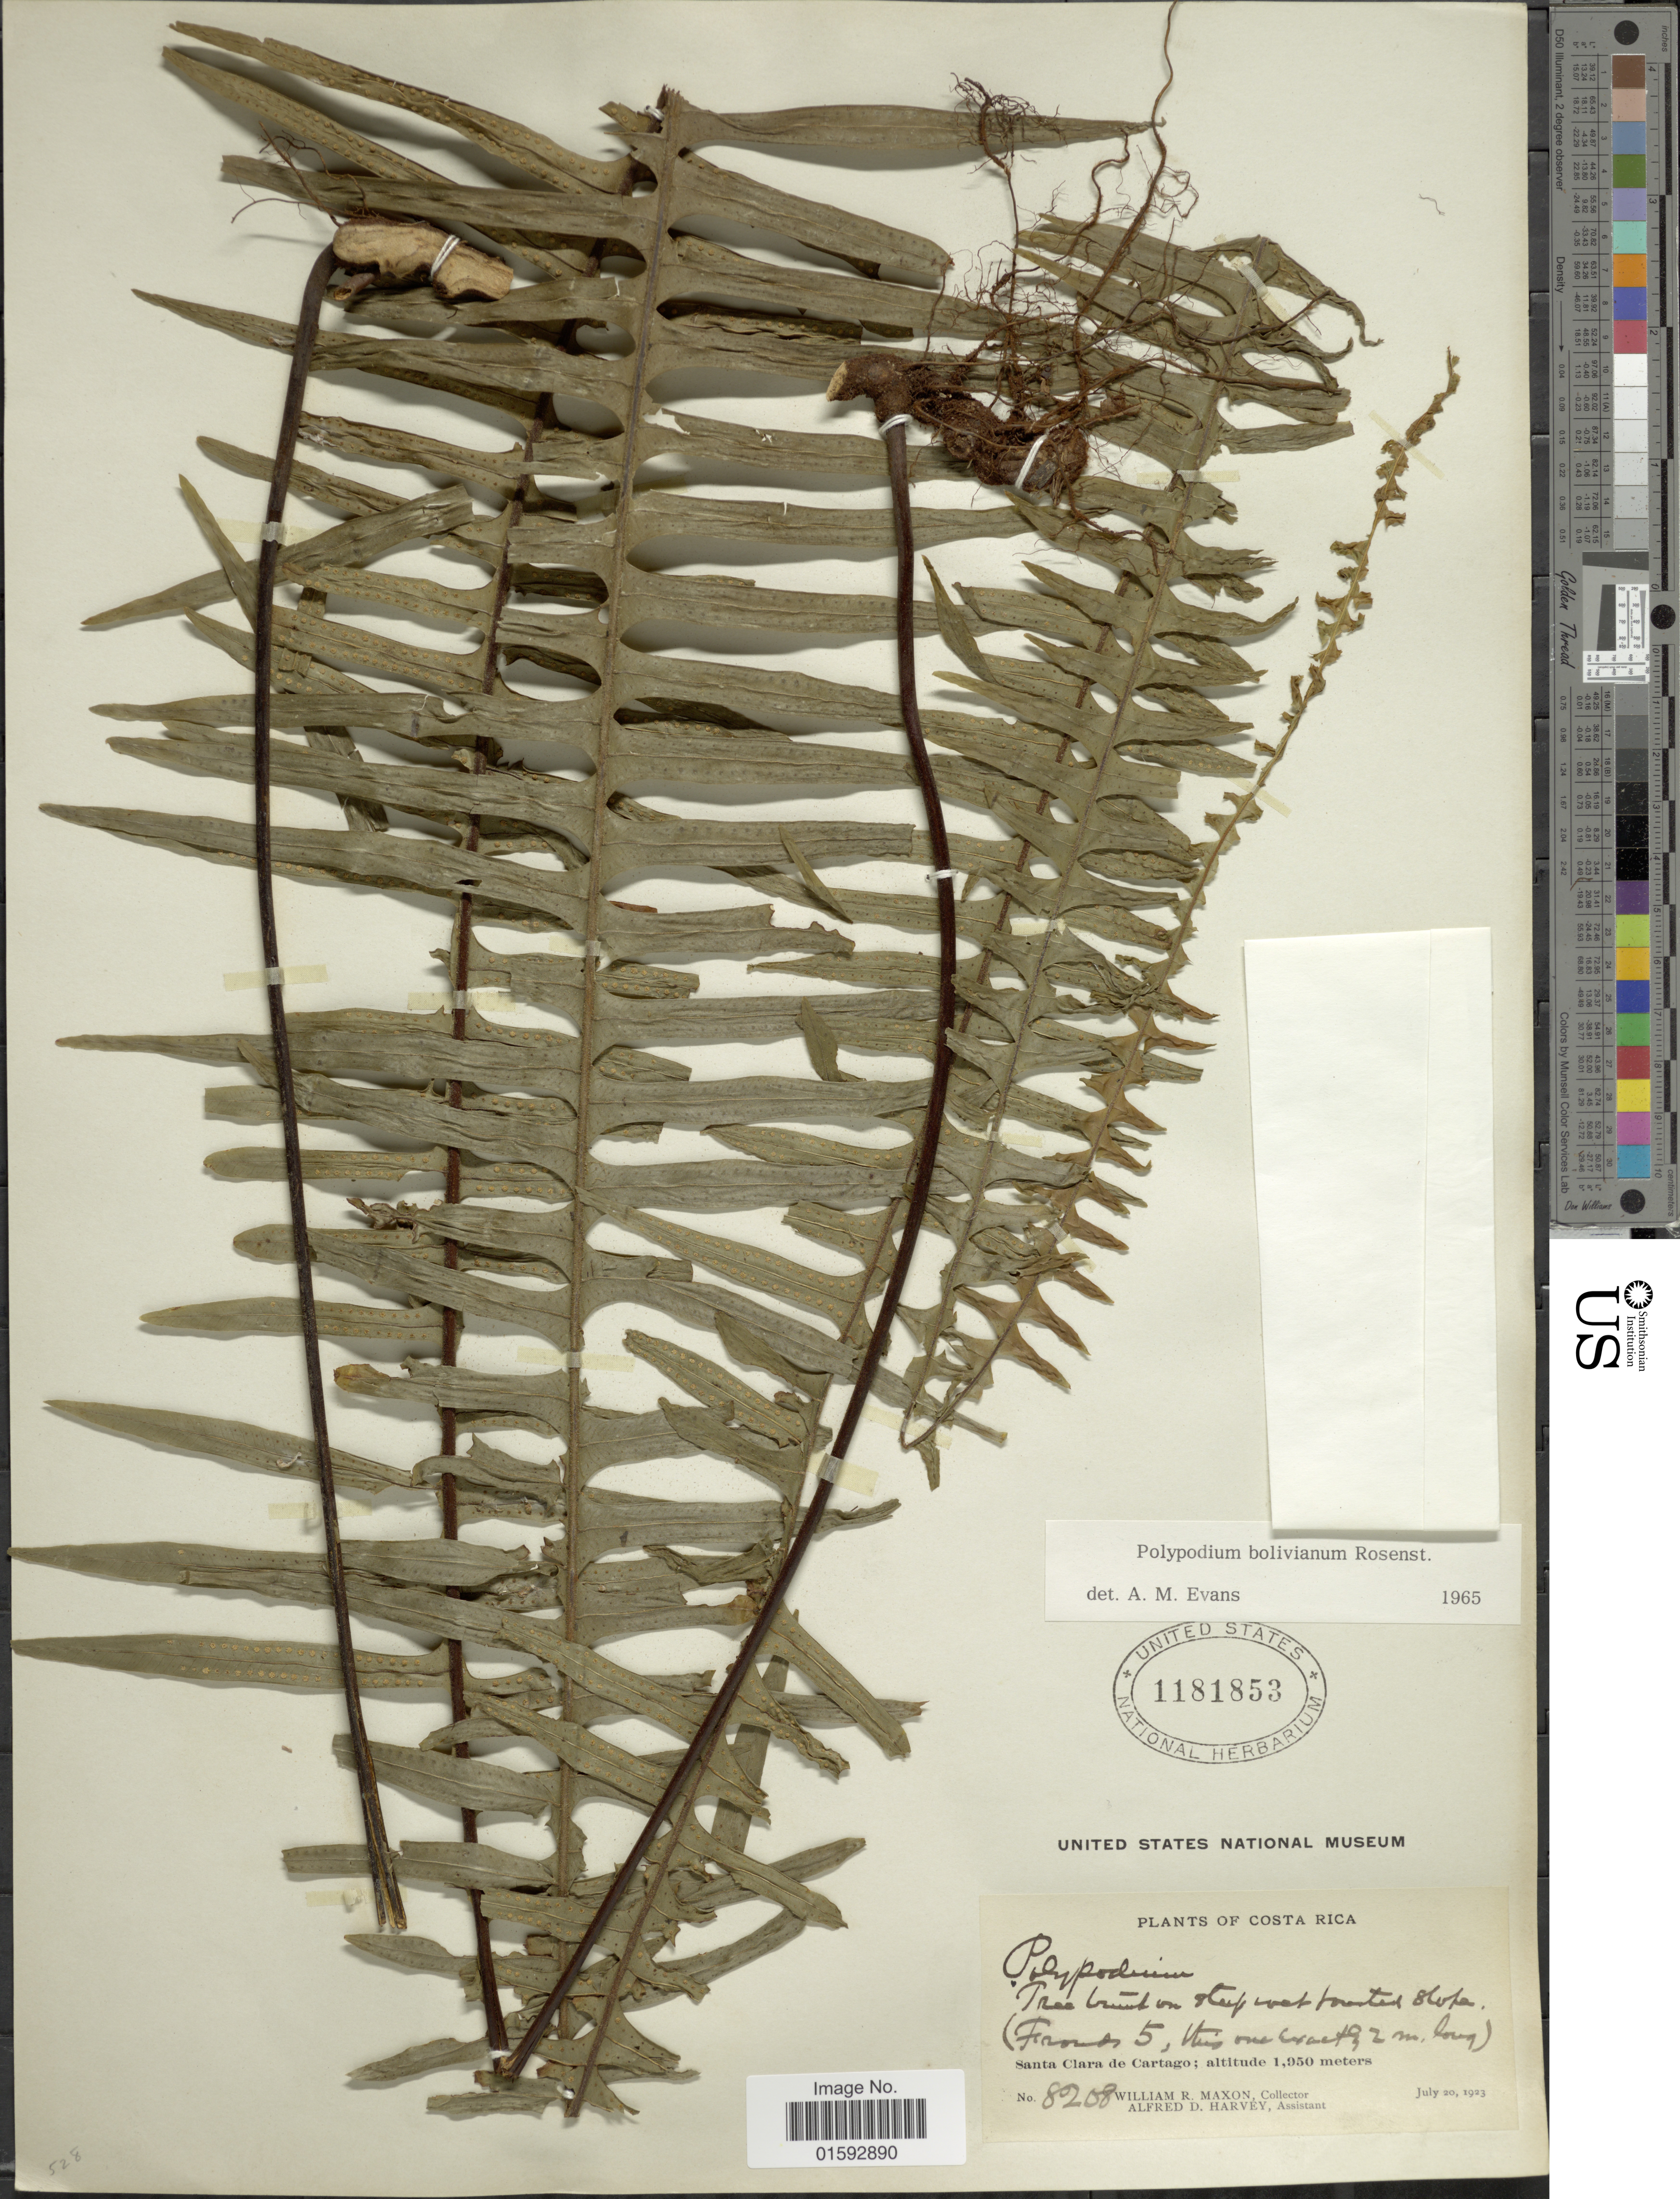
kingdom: Plantae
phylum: Tracheophyta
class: Polypodiopsida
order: Polypodiales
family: Polypodiaceae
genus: Pecluma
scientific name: Pecluma divaricata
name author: (E. Fourn.) Mickel & Beitel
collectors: W. R. Maxon & A. D. Harvey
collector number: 8208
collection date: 1923-07-20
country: Costa Rica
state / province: Cartago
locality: Santa Clara de Cartago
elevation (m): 1950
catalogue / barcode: US 1181853